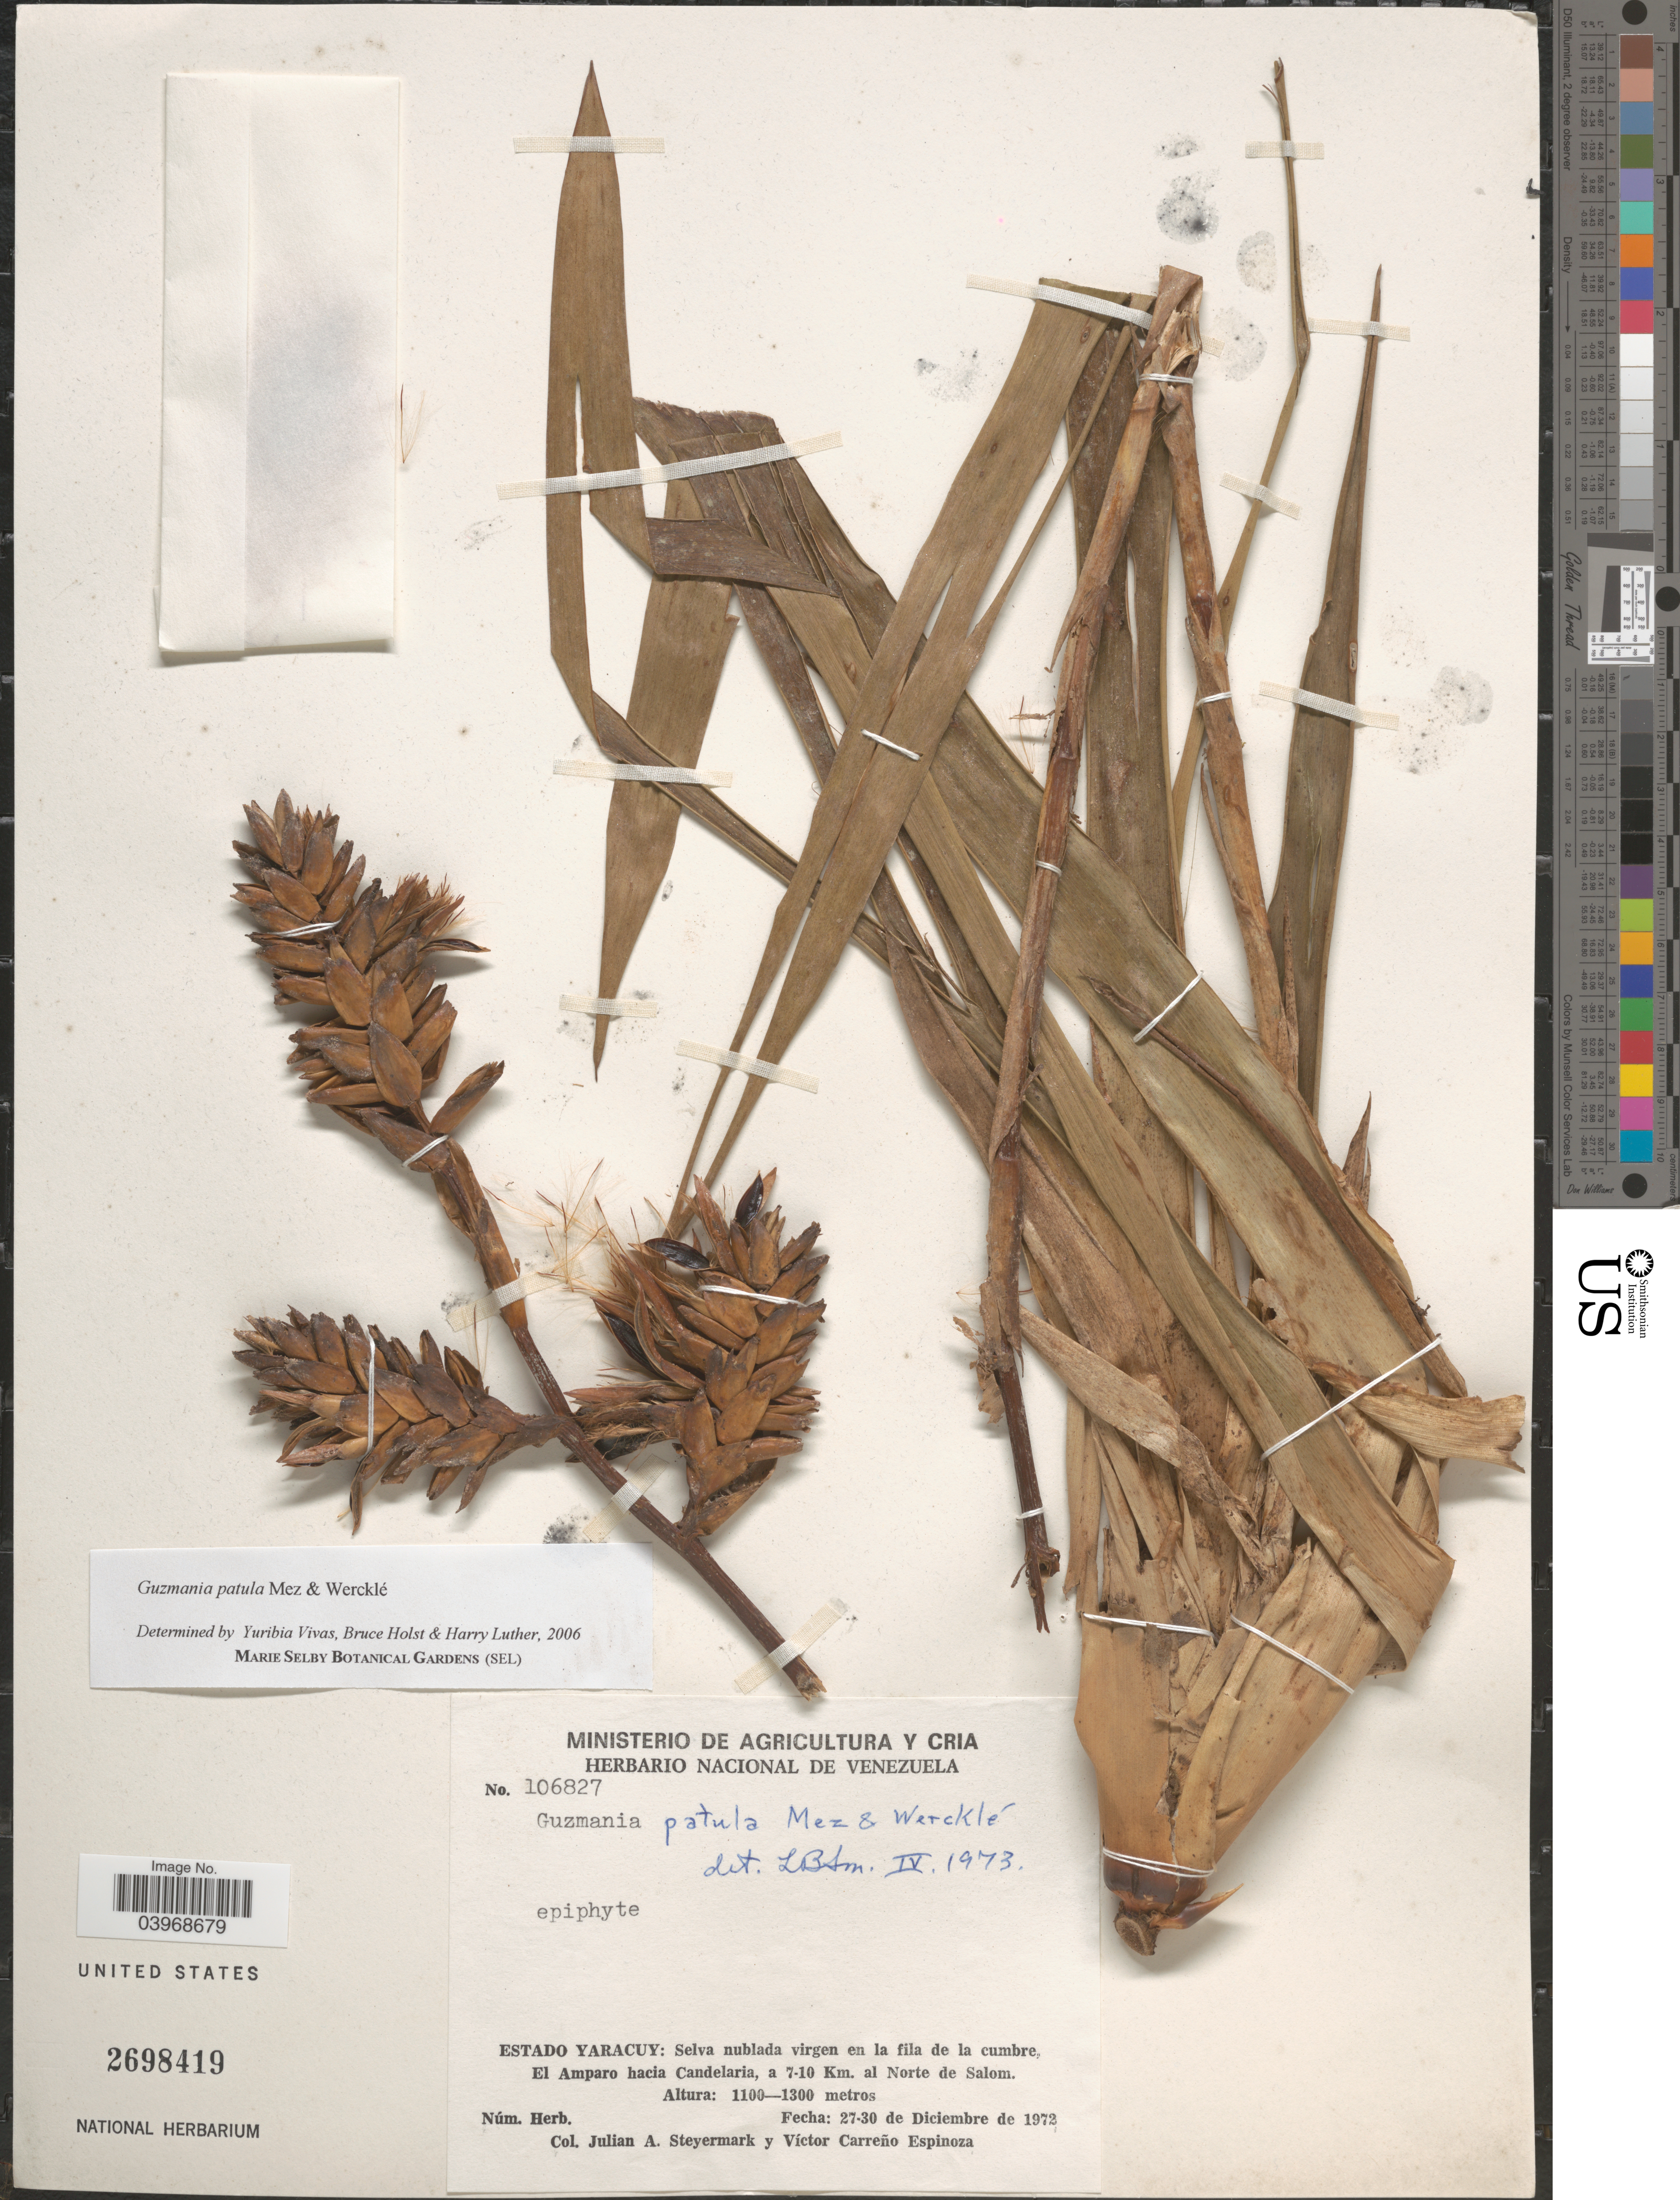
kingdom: Plantae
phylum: Tracheophyta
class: Liliopsida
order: Poales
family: Bromeliaceae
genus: Guzmania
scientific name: Guzmania patula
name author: Mez & Wercklé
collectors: J. Steyermark & V. Carreño E.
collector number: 106827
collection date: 1972-12-27/1972-12-30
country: Venezuela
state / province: Yaracuy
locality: Selva nublada virgen en la fila de la cumbre, El Amparo hacia Candelaria, a 7-10 Km. al Norte de Salom.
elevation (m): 1100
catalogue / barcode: US 2698419